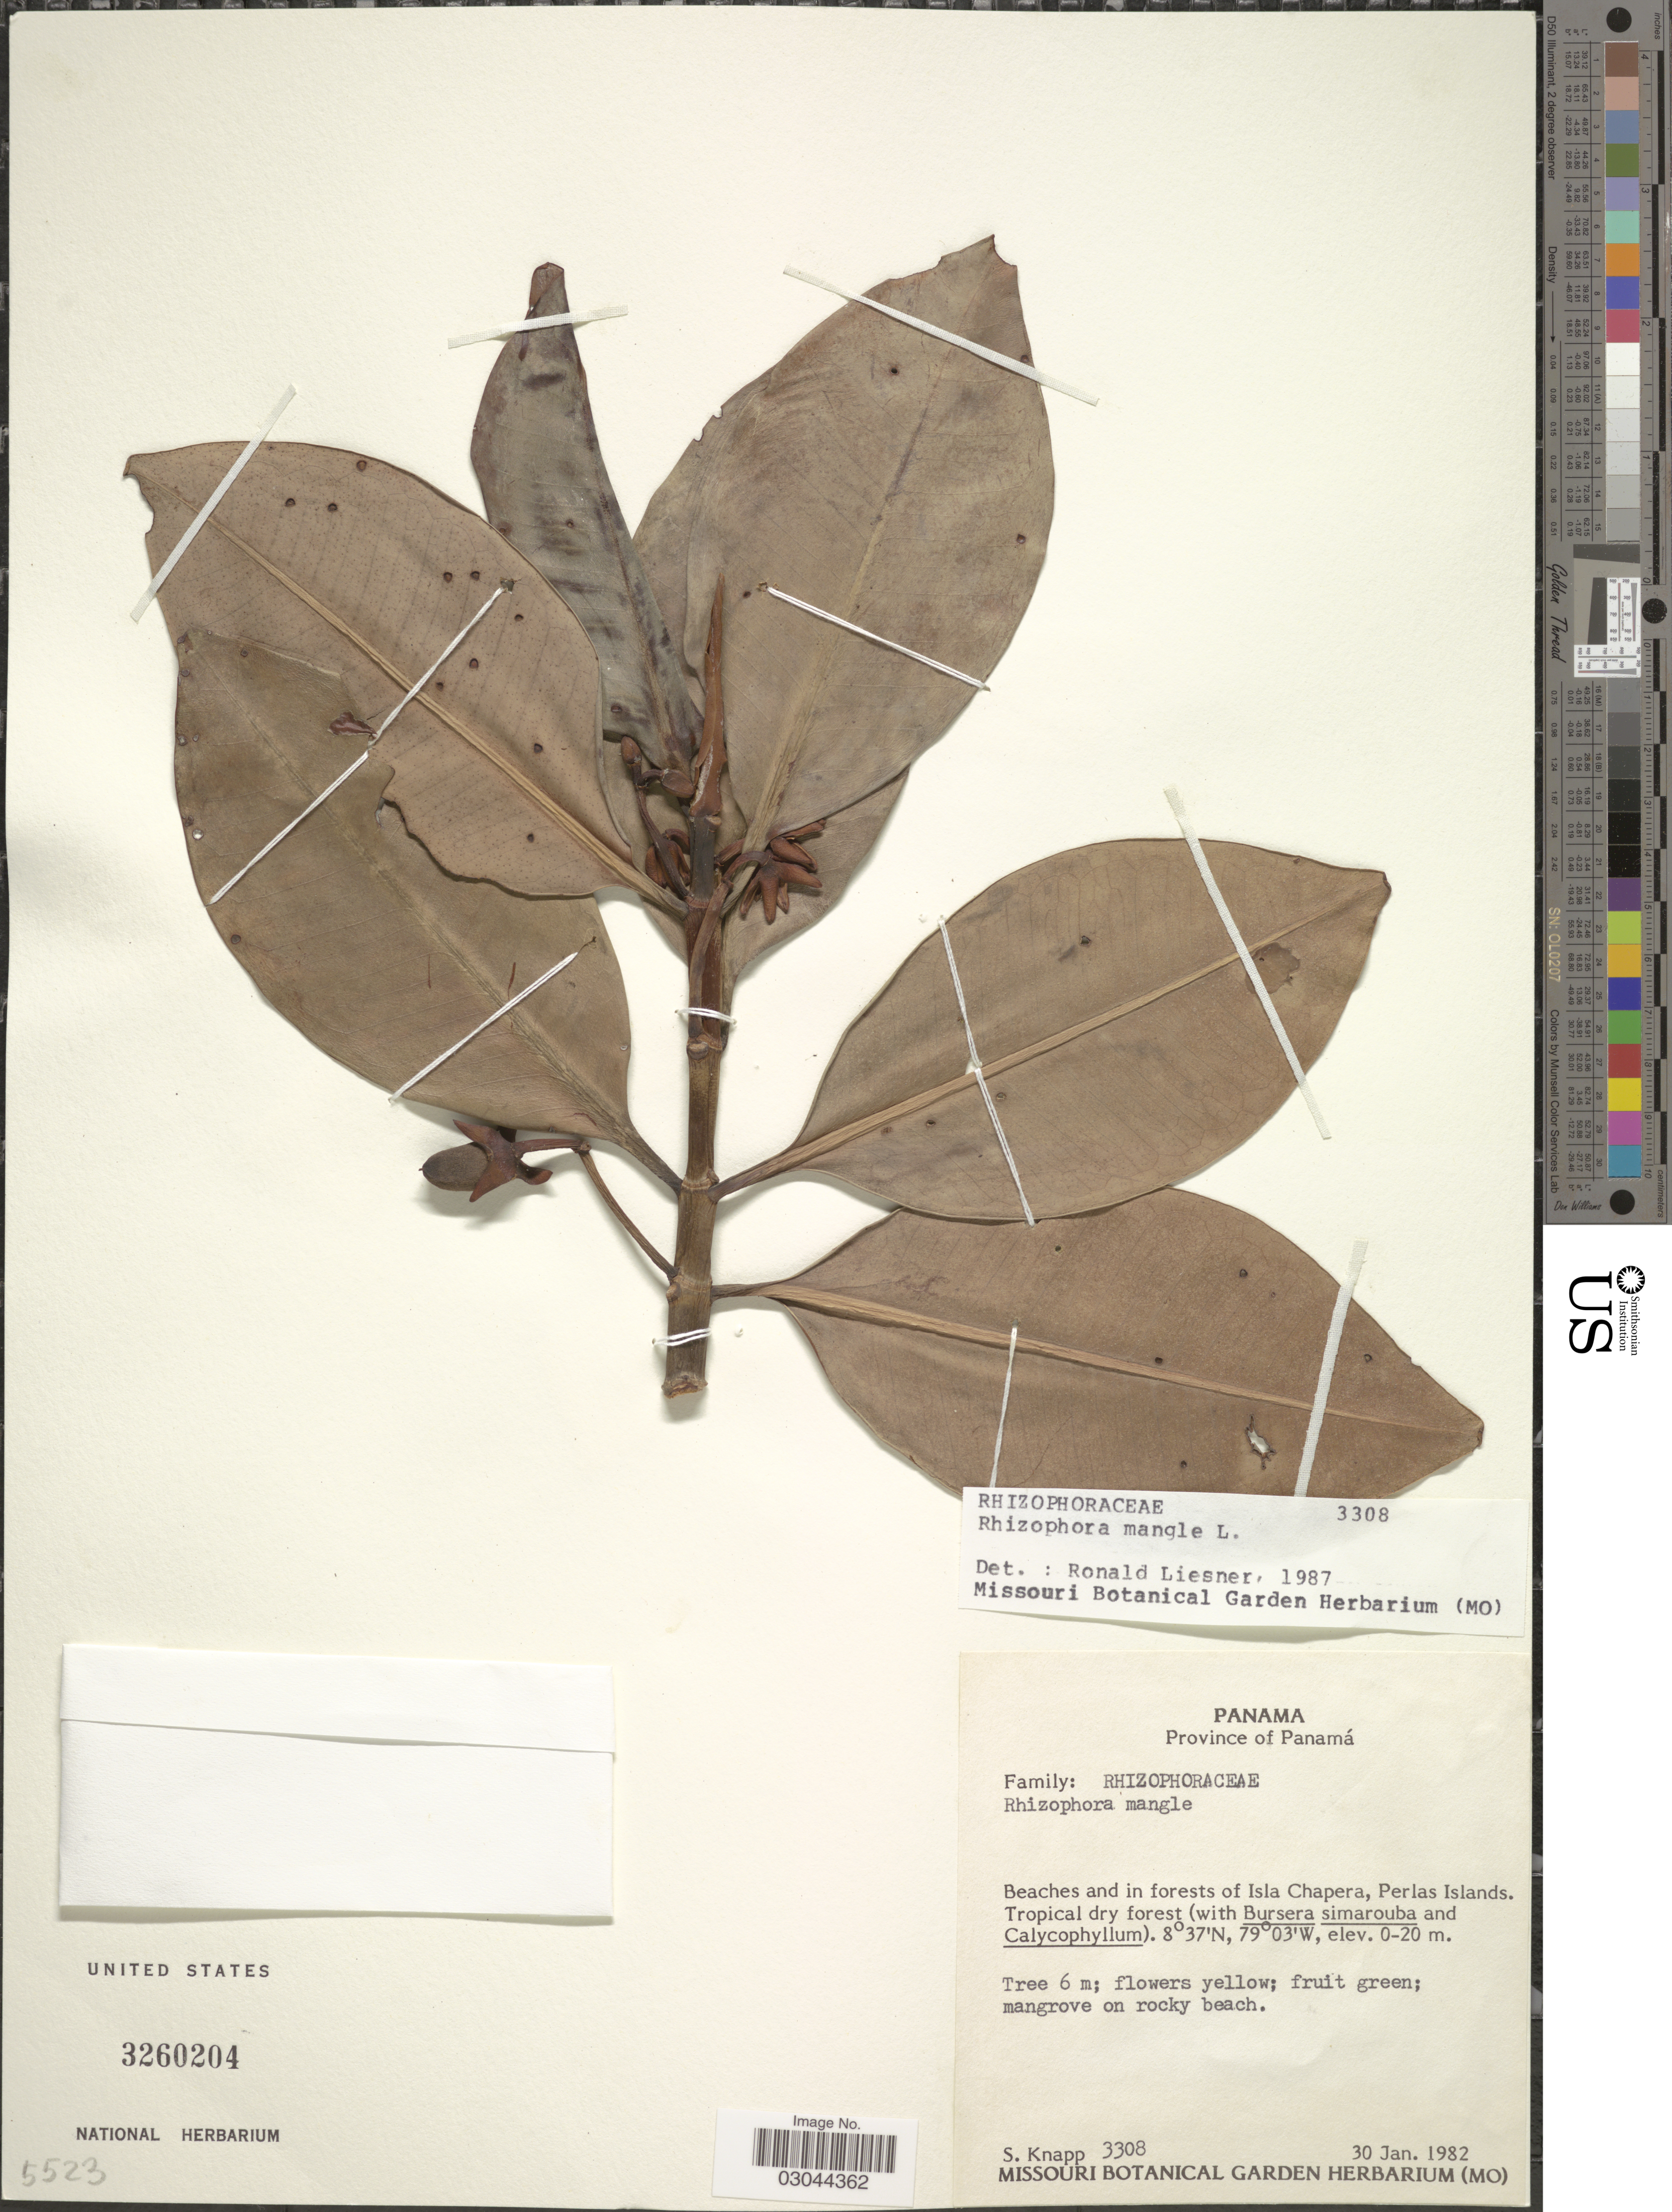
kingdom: Plantae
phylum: Tracheophyta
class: Magnoliopsida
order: Malpighiales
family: Rhizophoraceae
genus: Rhizophora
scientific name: Rhizophora mangle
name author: L.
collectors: S. Knapp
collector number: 3308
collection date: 1982-01-30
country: Panama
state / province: Panamá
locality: Province of Panamá. Beaches and in forests of Isla Chapera, Perlas Islands.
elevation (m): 0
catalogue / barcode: US 3260204